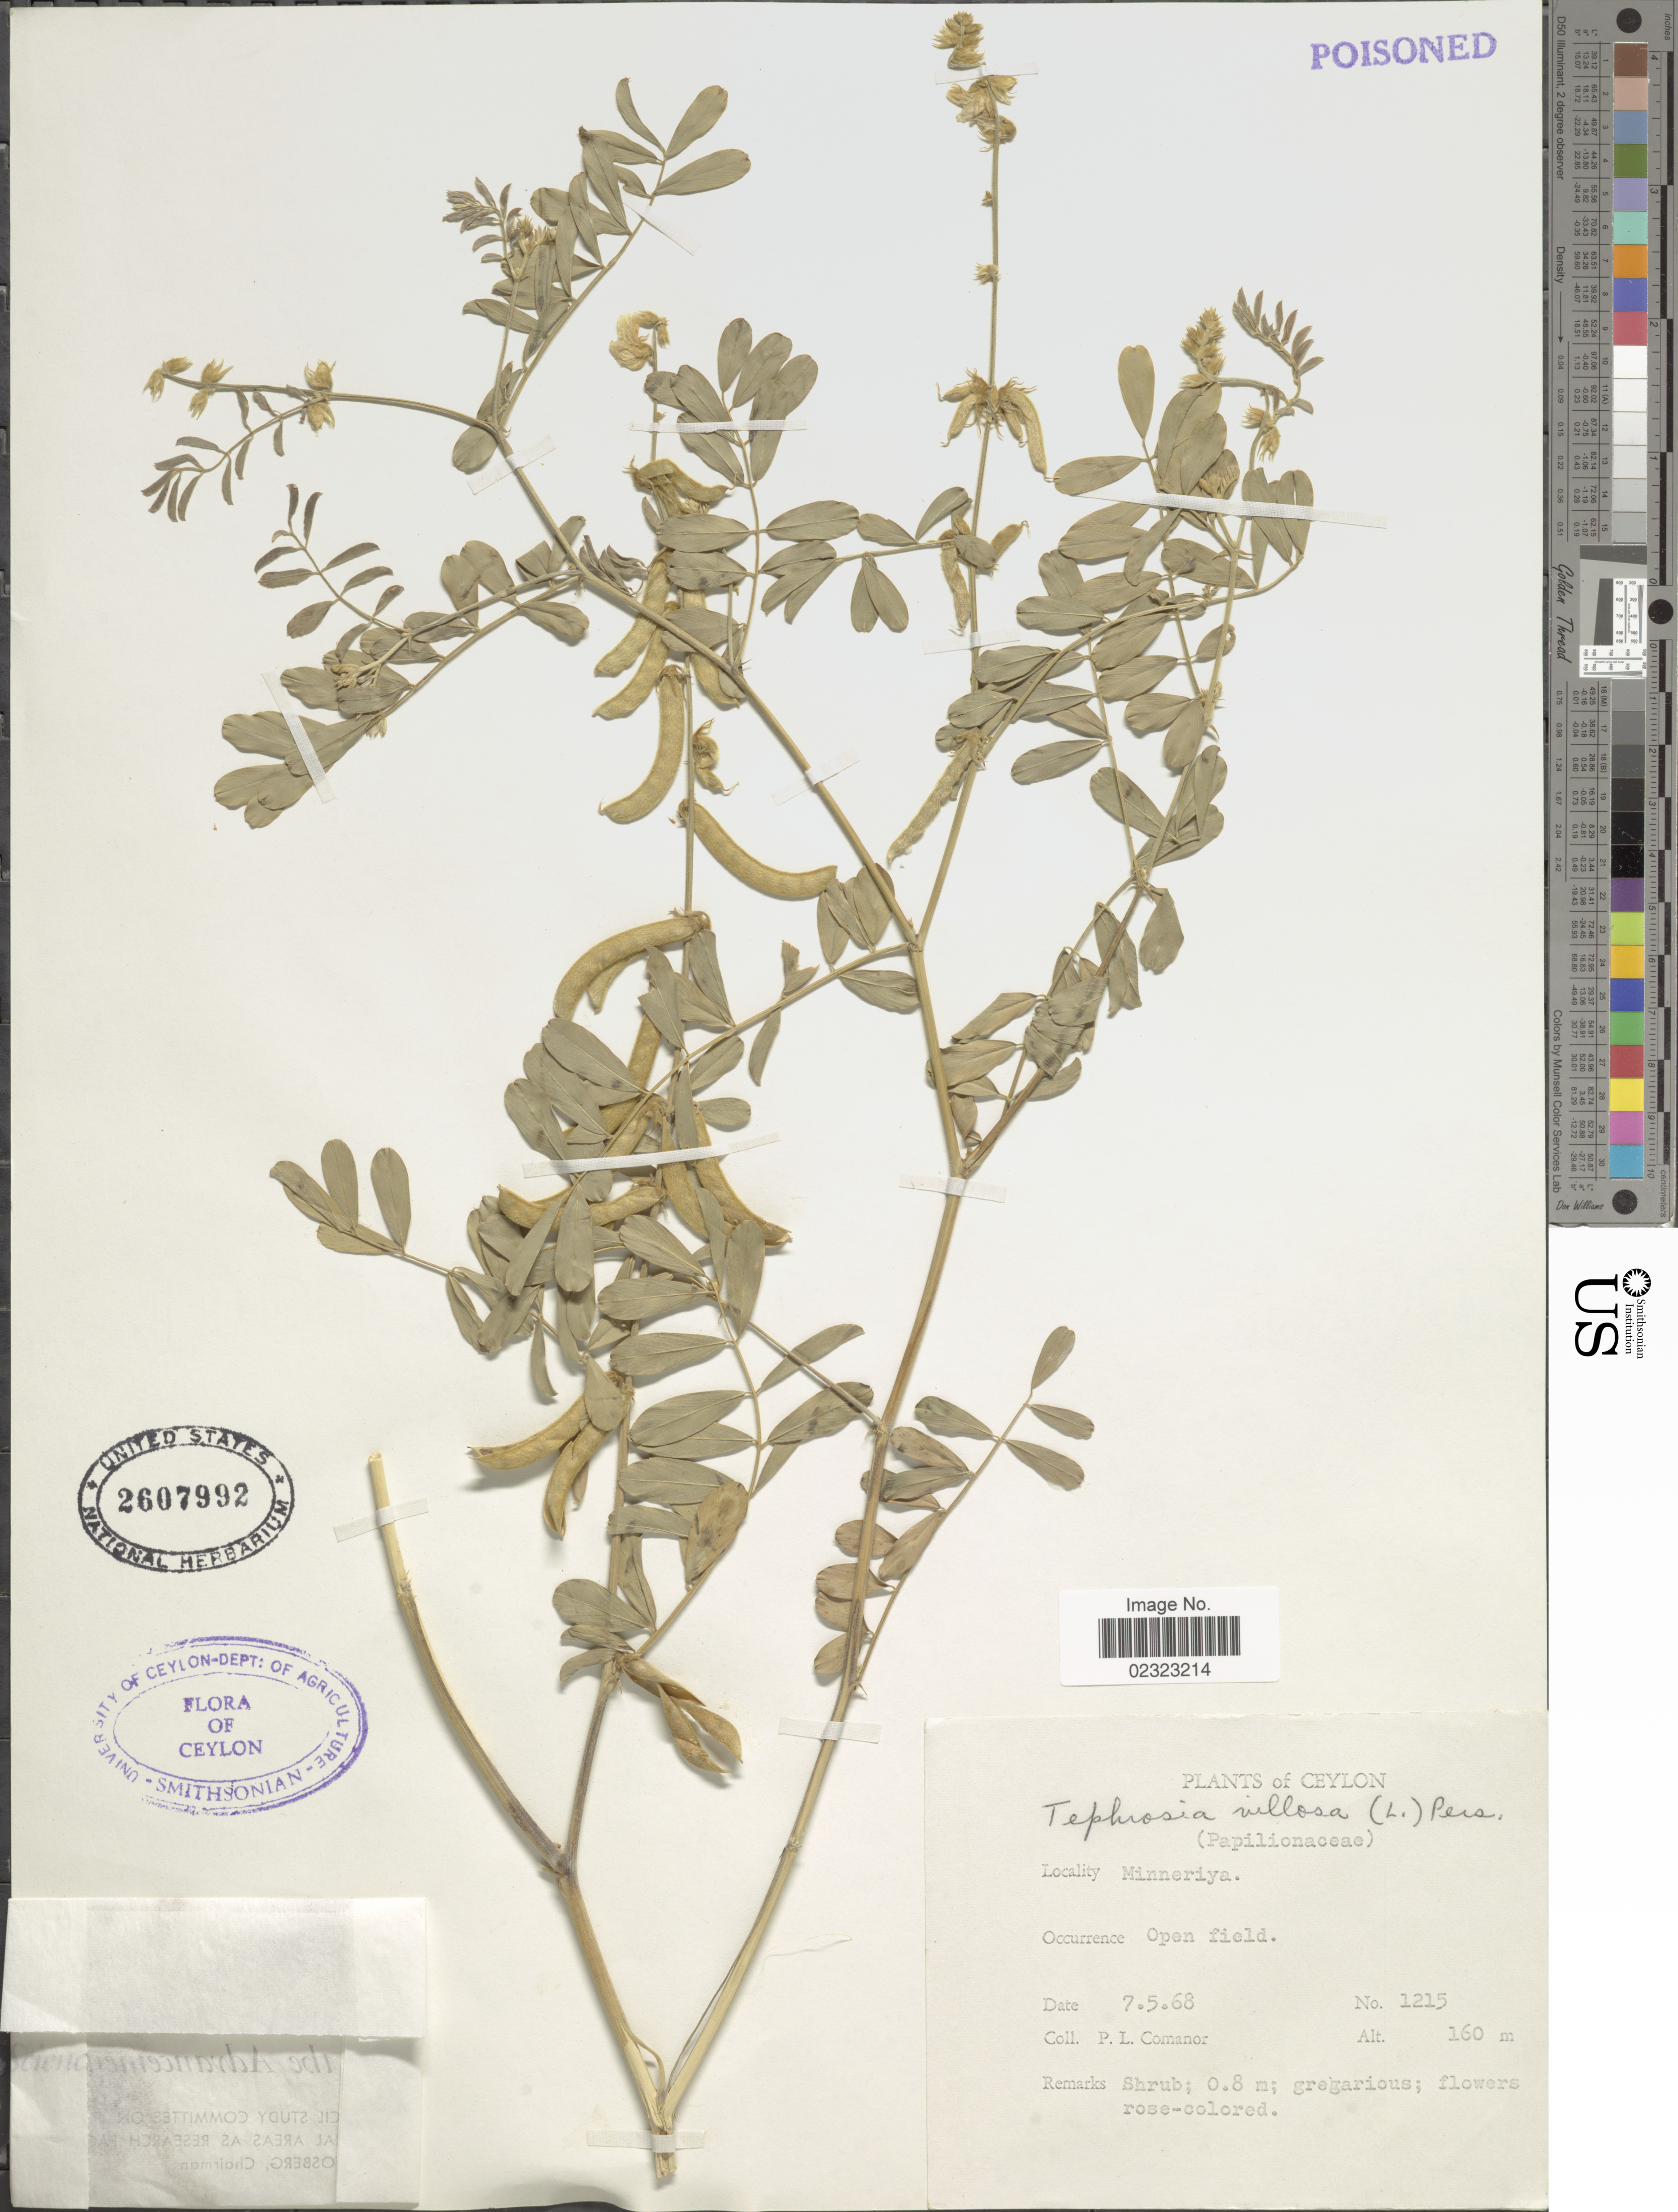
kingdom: Plantae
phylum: Tracheophyta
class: Magnoliopsida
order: Fabales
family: Fabaceae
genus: Tephrosia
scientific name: Tephrosia villosa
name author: Pers.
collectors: P. Comanor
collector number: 1215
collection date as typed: Transcribed d/m/y: 7/5/68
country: Sri Lanka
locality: Ceylon. Minneriya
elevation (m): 160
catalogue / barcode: US 2607992